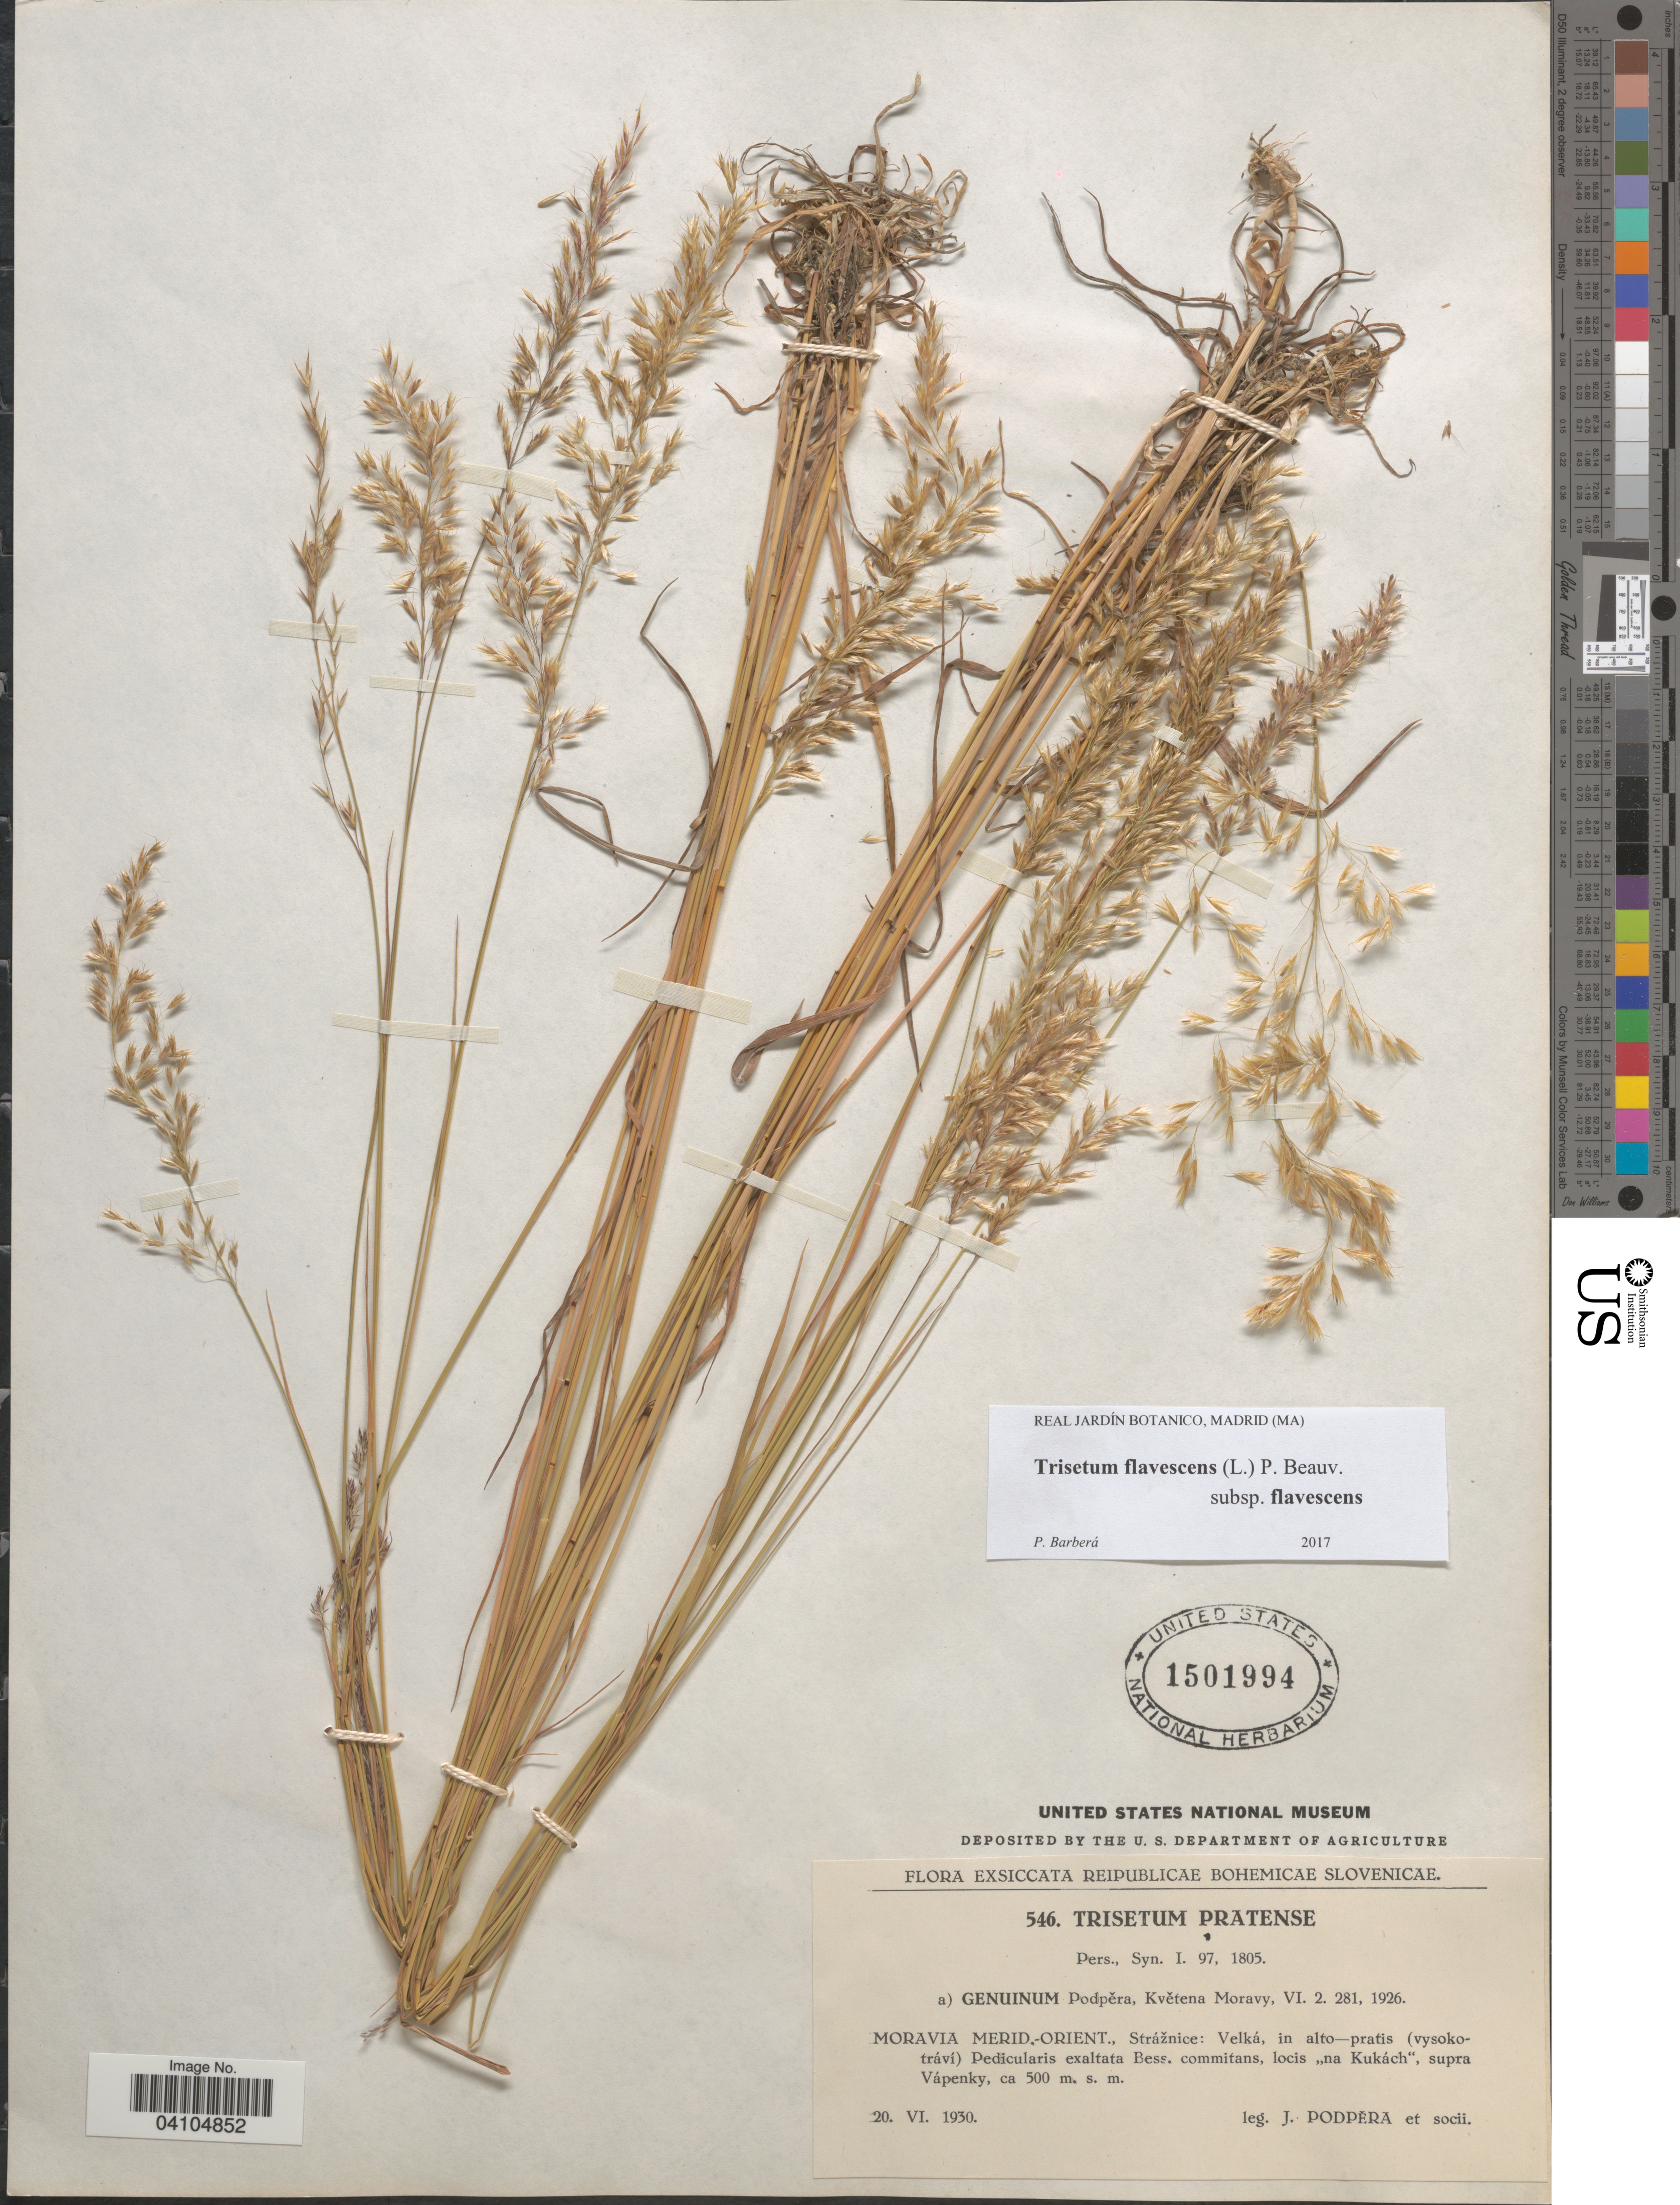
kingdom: Plantae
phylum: Tracheophyta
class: Liliopsida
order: Poales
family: Poaceae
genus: Trisetum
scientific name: Trisetum flavescens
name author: (L.) P. Beauv.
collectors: J. Podpera & Socii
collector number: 546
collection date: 1930-06-20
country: Czechia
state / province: South Moravian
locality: Moravia Merid-Orient., Strážnice: Velká, in alto-pratis (vysokotráví) Pedicularis exaltata Bess. commitans, locis „na Kukách', supra Vápenky.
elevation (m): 500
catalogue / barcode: US 1501994